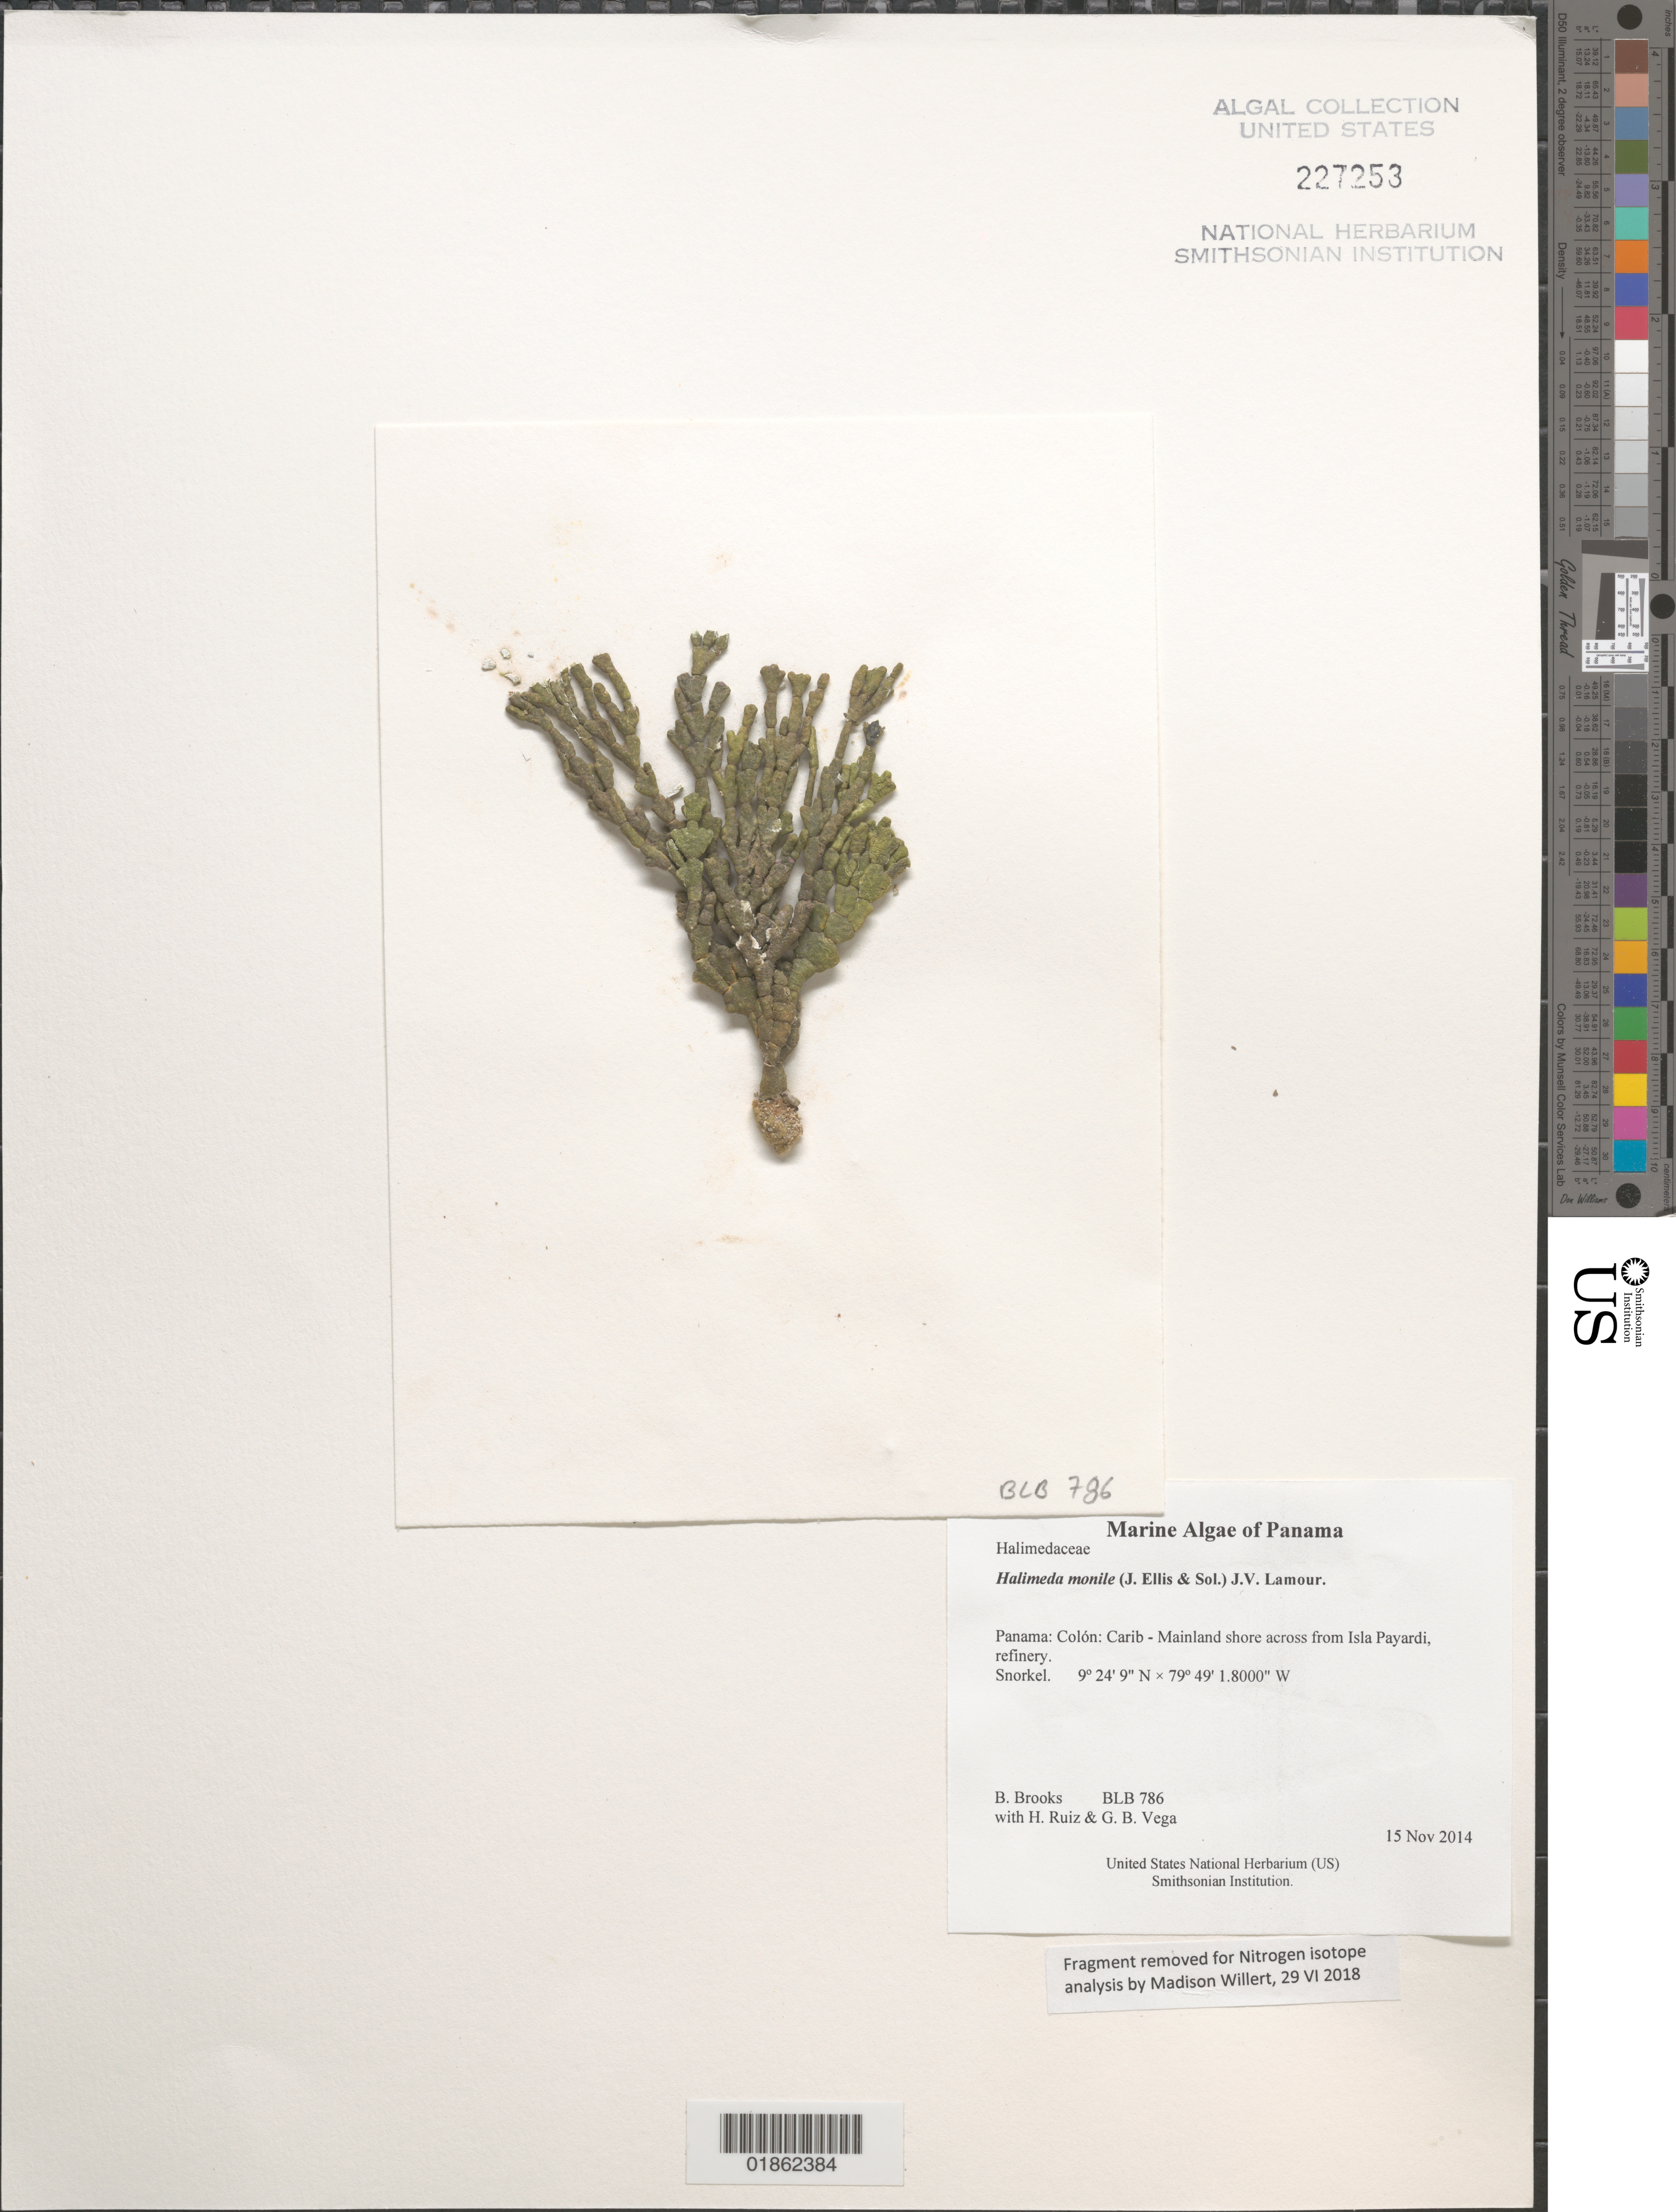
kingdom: Plantae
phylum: Chlorophyta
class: Ulvophyceae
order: Bryopsidales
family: Halimedaceae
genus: Halimeda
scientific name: Halimeda monile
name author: (J. Ellis & Sol.) J.V.Lamouroux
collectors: B. Brooks, H. Ruiz & G. B. Vega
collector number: BLB 786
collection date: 2014-11-15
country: Panama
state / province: Colón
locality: Carib - Mainland shore across from Isla Payardi, refinery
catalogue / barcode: US 227253